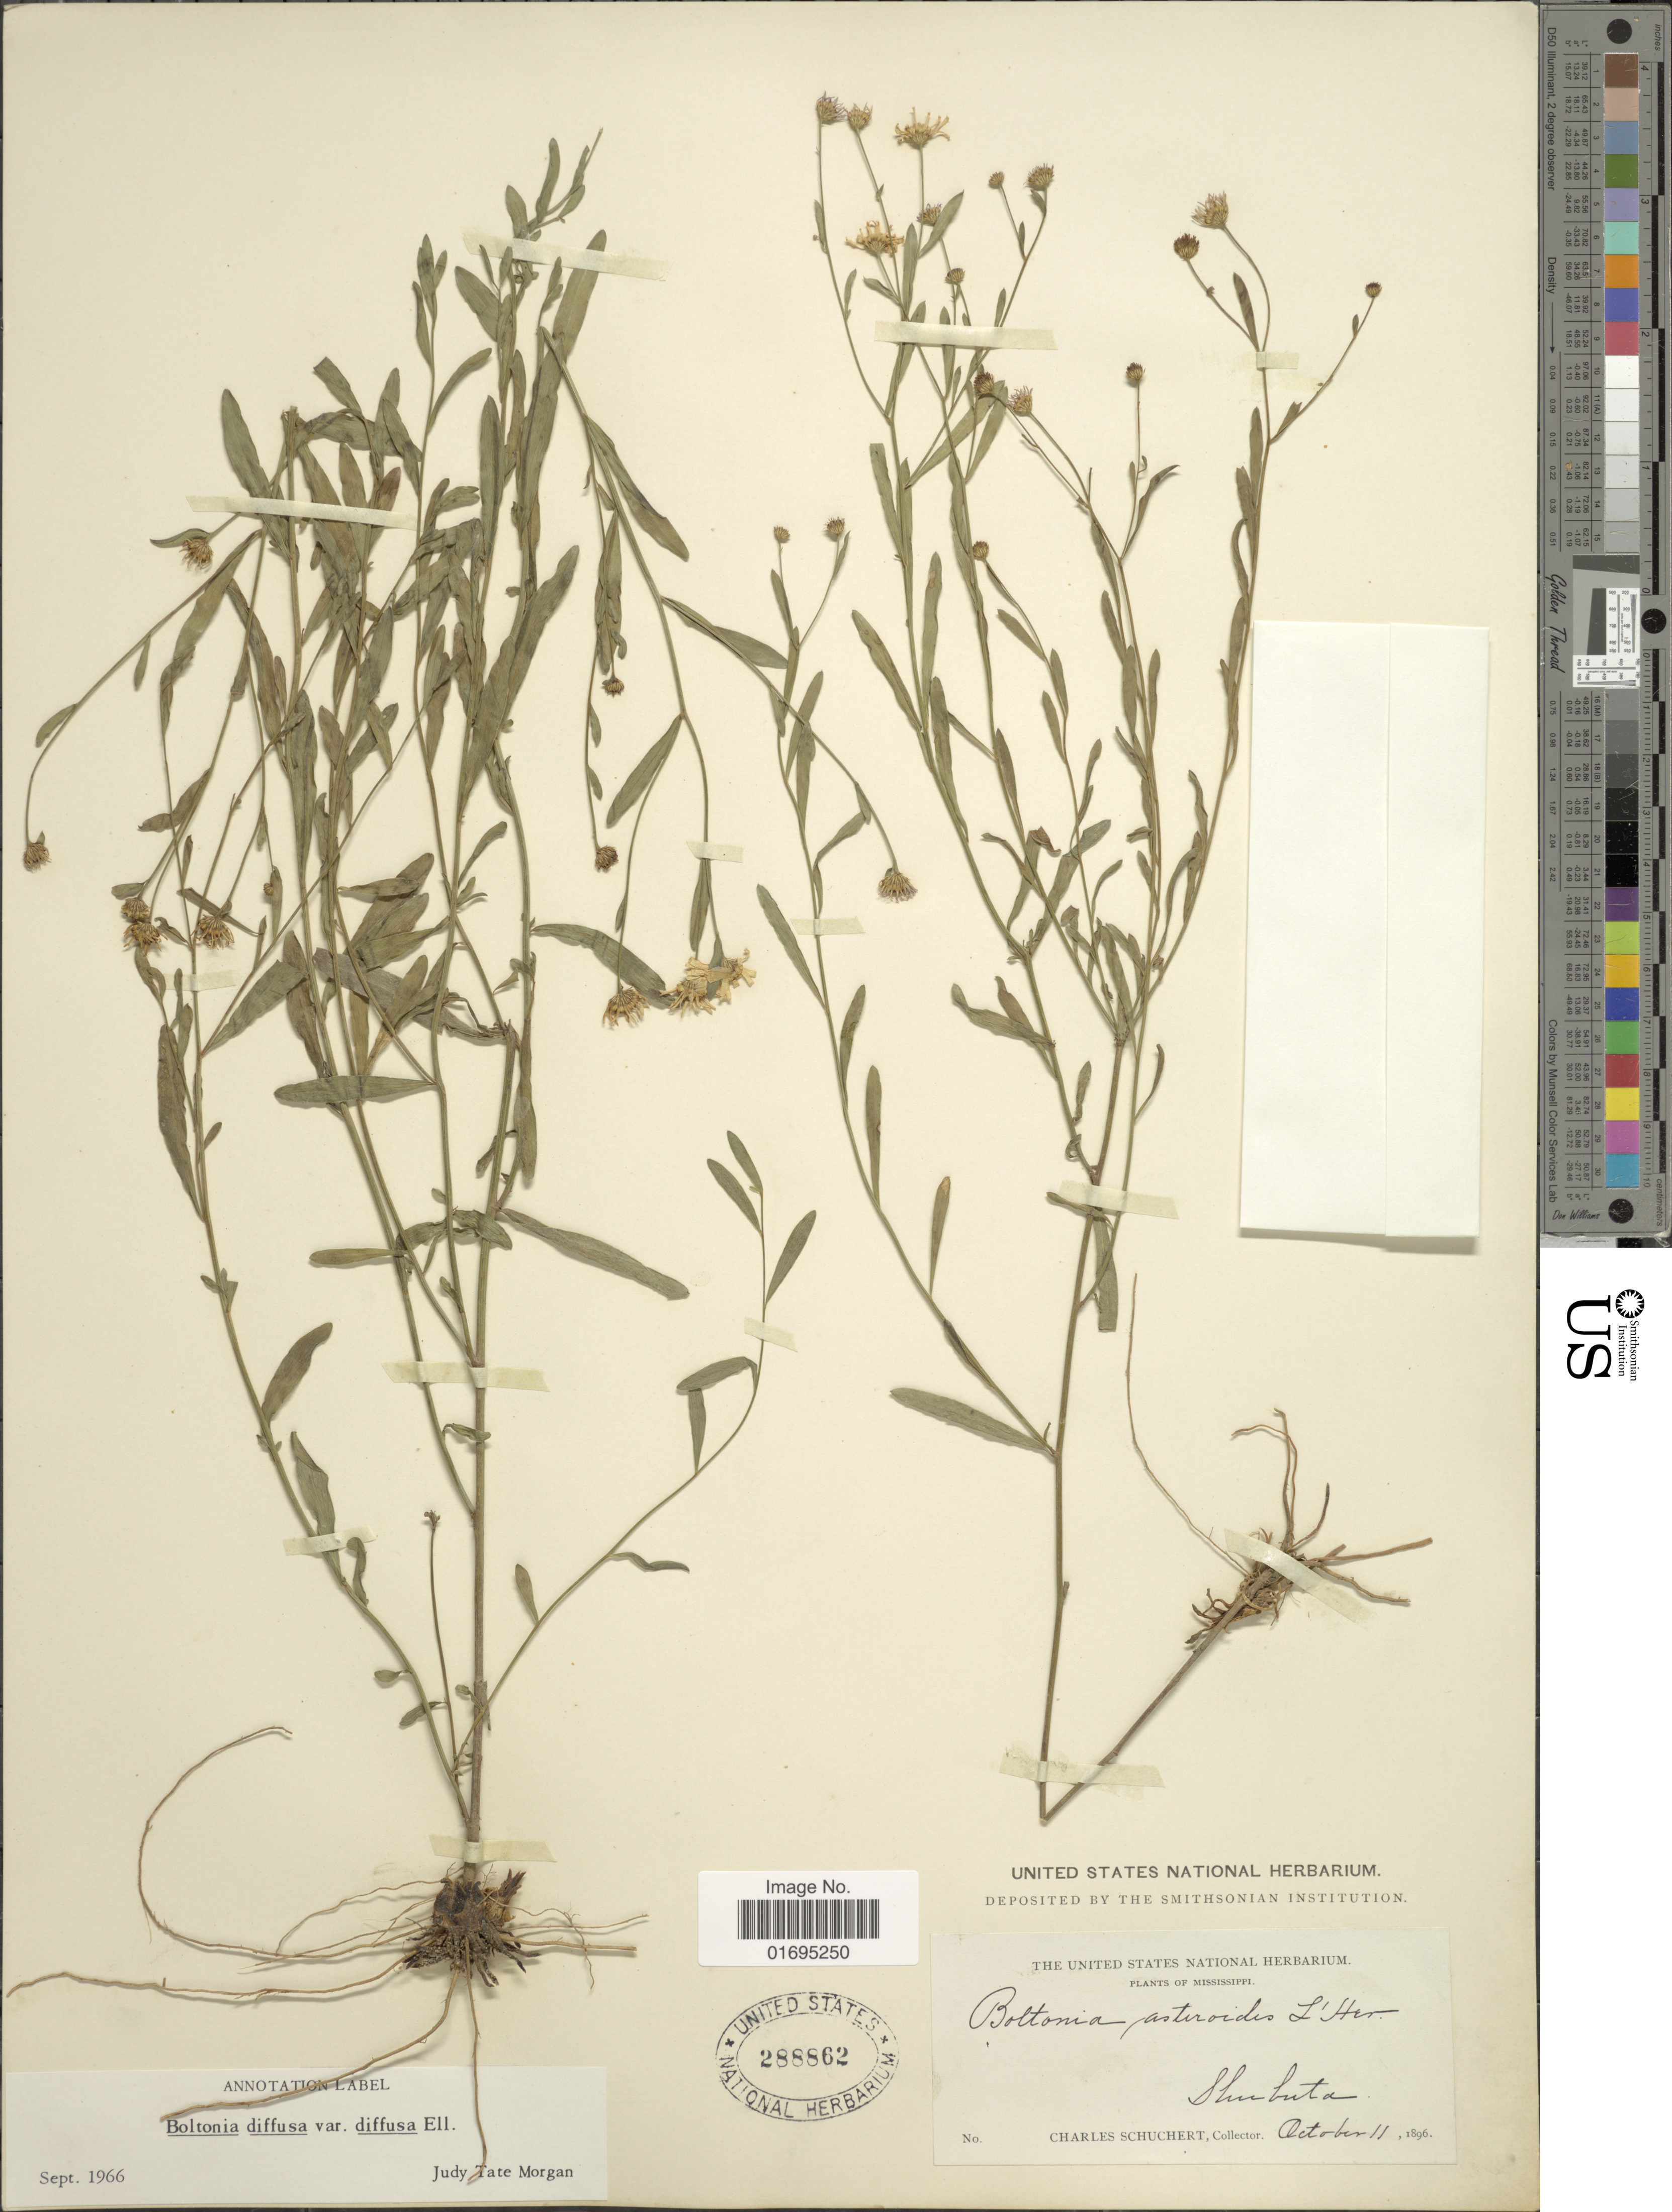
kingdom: Plantae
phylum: Tracheophyta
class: Magnoliopsida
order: Asterales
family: Asteraceae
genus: Boltonia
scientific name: Boltonia diffusa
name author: Elliott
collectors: C. Schuchert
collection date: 1896-10-11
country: United States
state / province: Mississippi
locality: Shubuta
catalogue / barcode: US 288862